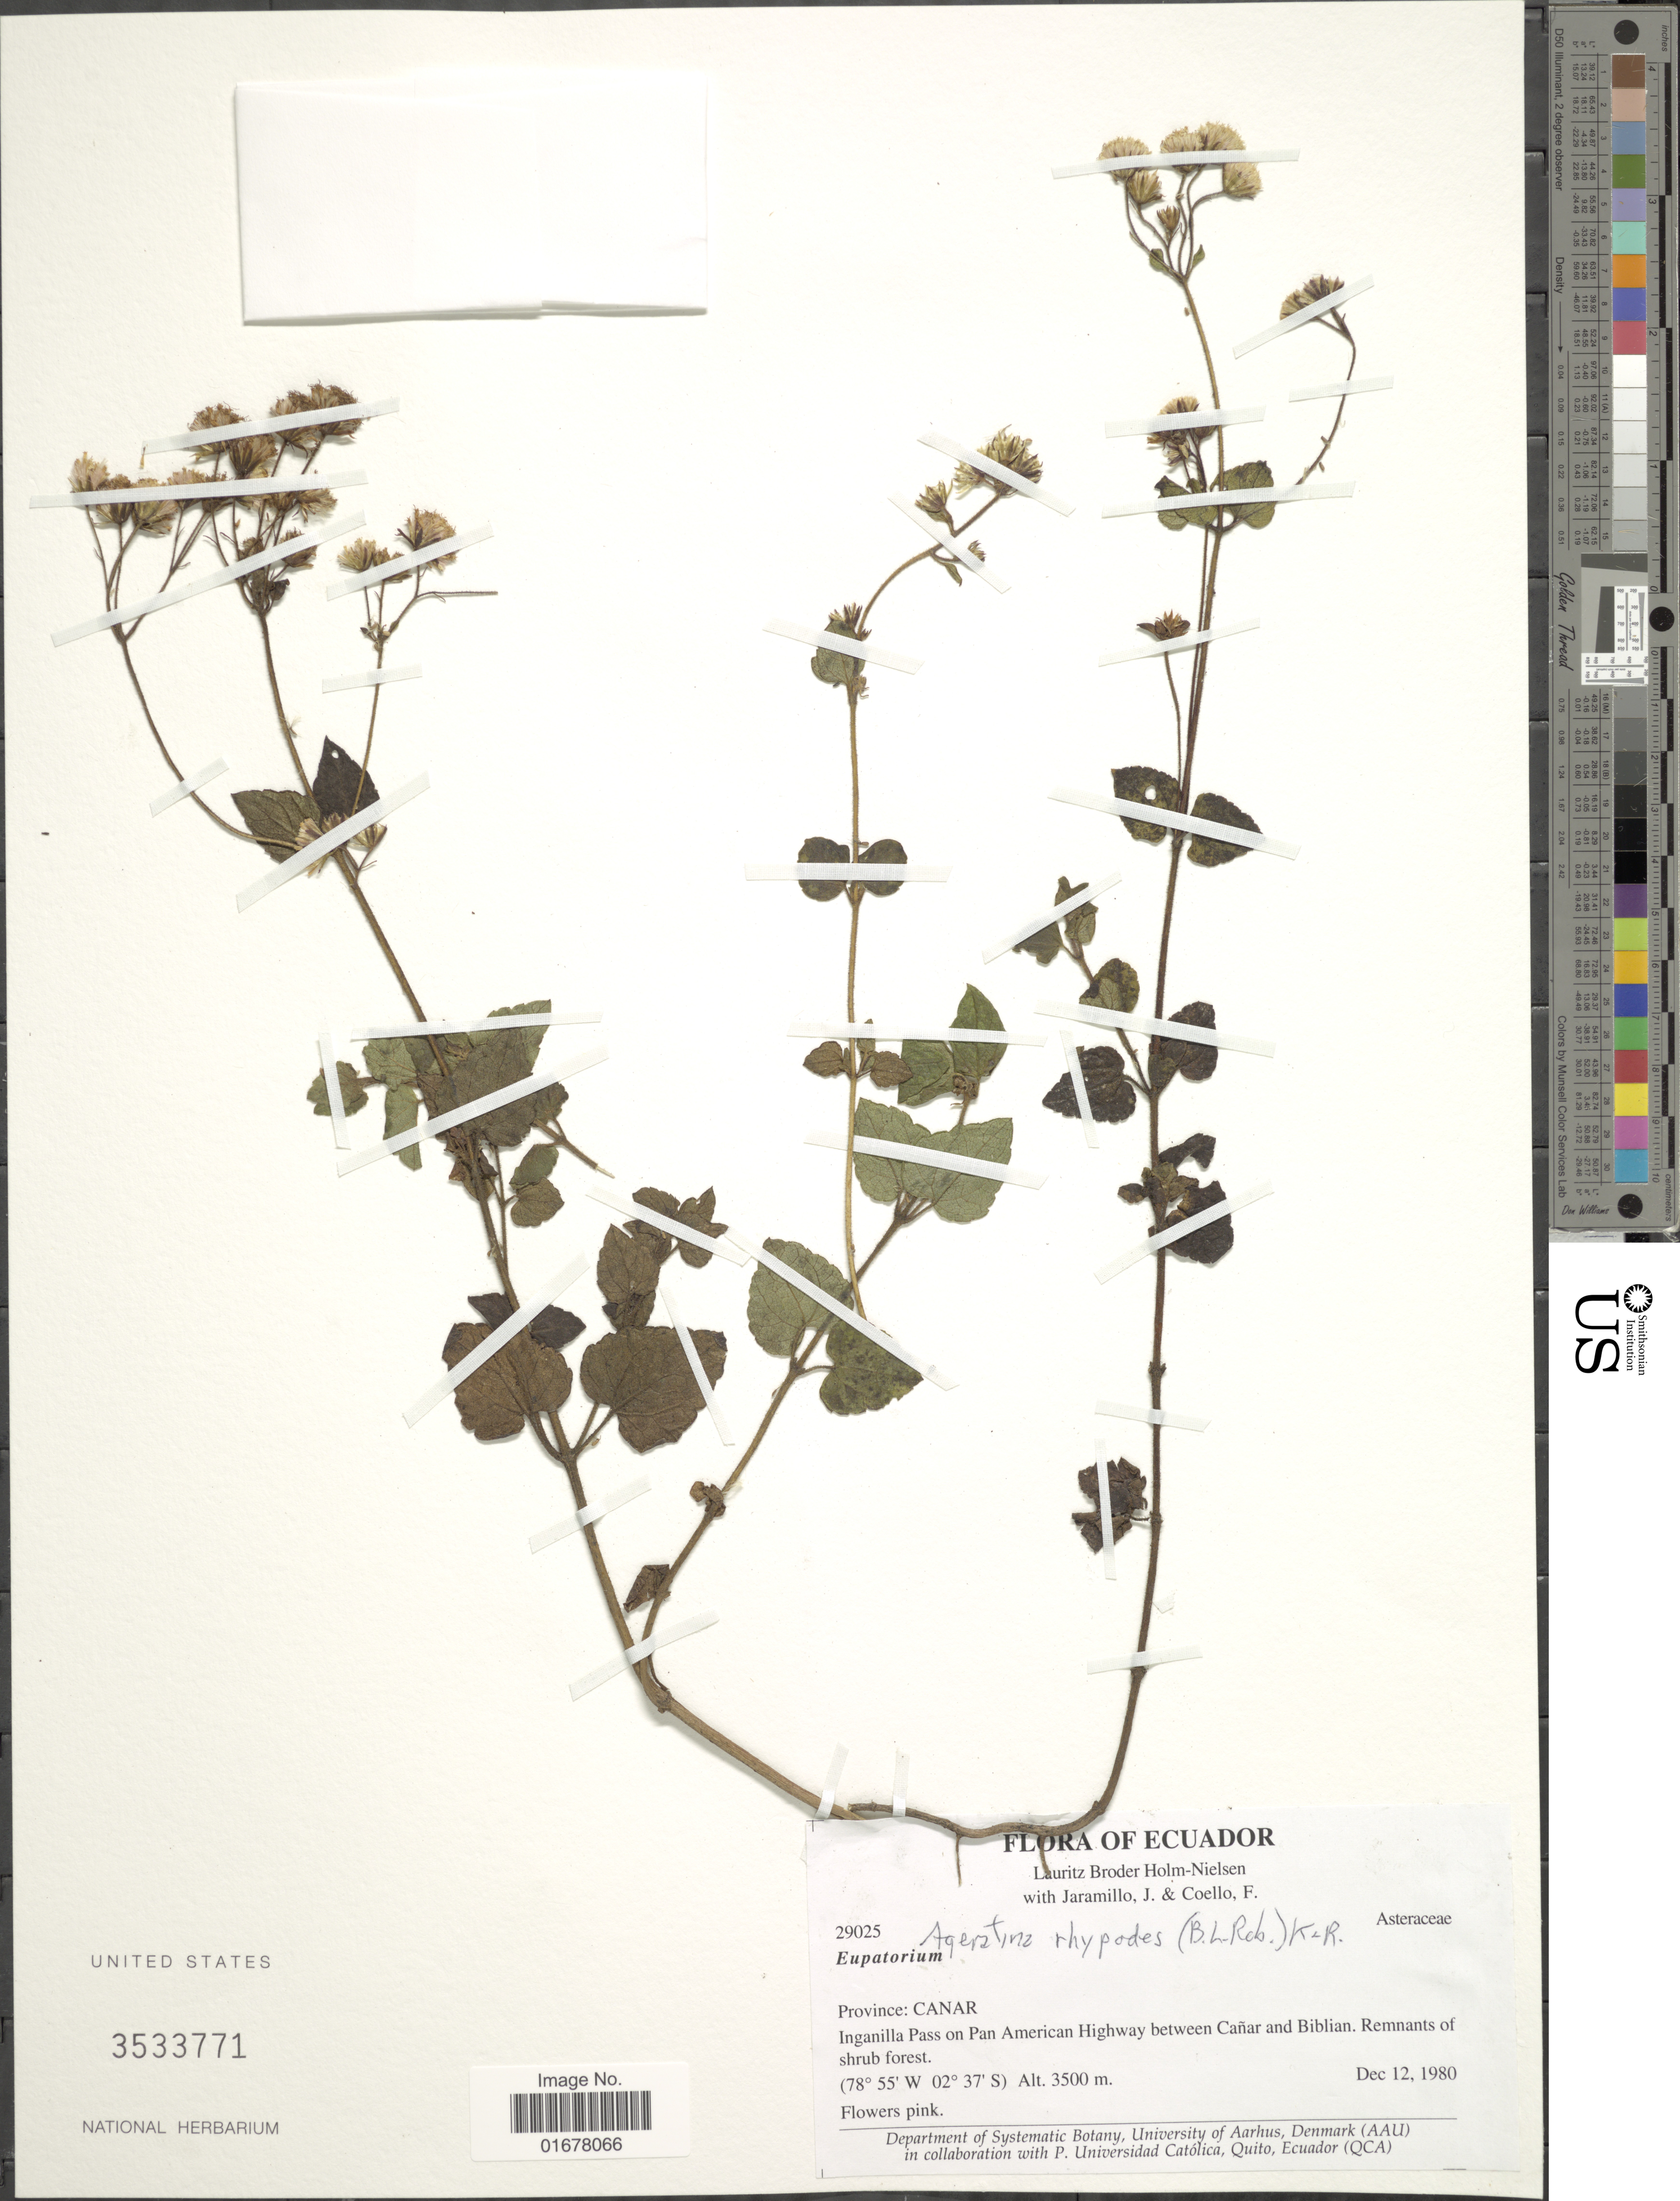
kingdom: Plantae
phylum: Tracheophyta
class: Magnoliopsida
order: Asterales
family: Asteraceae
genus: Ageratina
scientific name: Ageratina rhypodes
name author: (B.L. Rob.) R.M. King & H. Rob.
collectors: L. B. Holm-Nielsen, J. Jaramillo & F. Coello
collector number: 29025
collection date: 1980-12-12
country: Ecuador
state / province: Cañar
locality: Province: Canar, Inganilla Pass on Pan American Highway between Canar and Biblian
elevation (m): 3500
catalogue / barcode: US 3533771